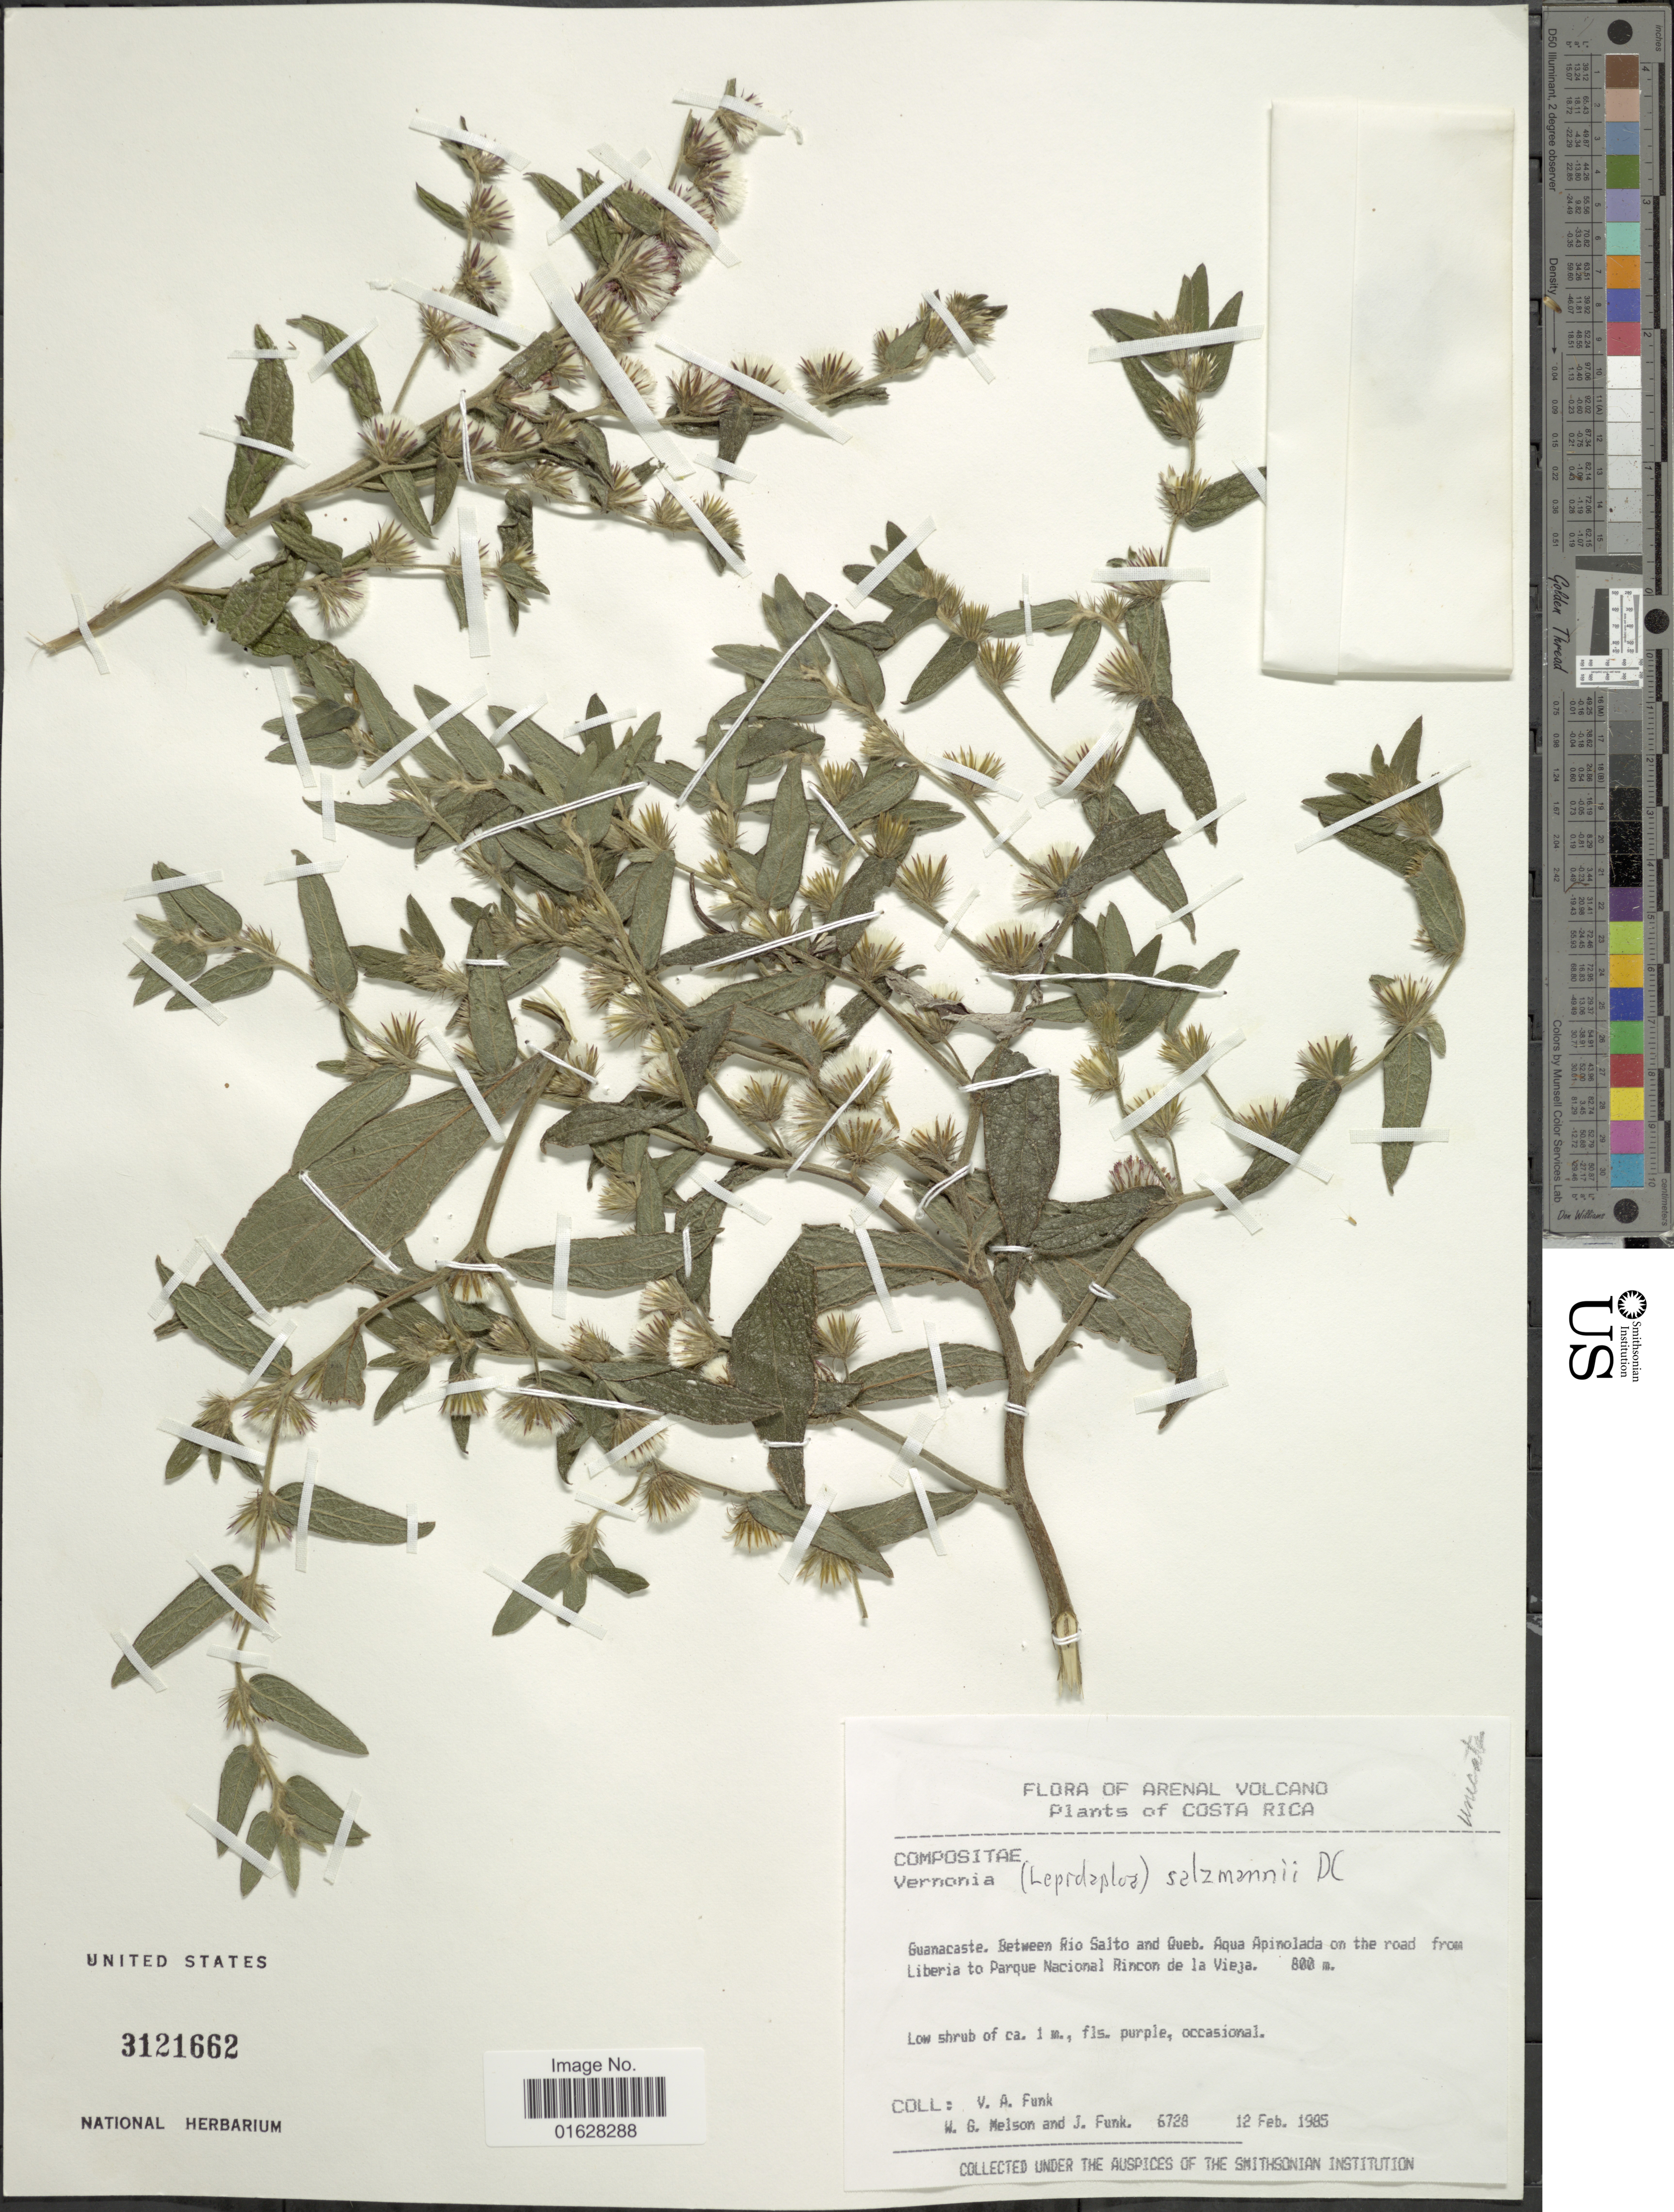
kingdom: Plantae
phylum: Tracheophyta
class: Magnoliopsida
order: Asterales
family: Asteraceae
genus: Lepidaploa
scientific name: Lepidaploa salzmannii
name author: (DC.) H. Rob.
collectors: V. Funk, W. Melson & J. Funk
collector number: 6729*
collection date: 1985-02-12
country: Costa Rica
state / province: Guanacaste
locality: Arenal Volcano, Guanacaste, between Rio Salto and Queb, Aqua Apinolada on the road from Liberia to Parque Nacional Rincon de la Vieja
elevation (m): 800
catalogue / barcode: US 3121662